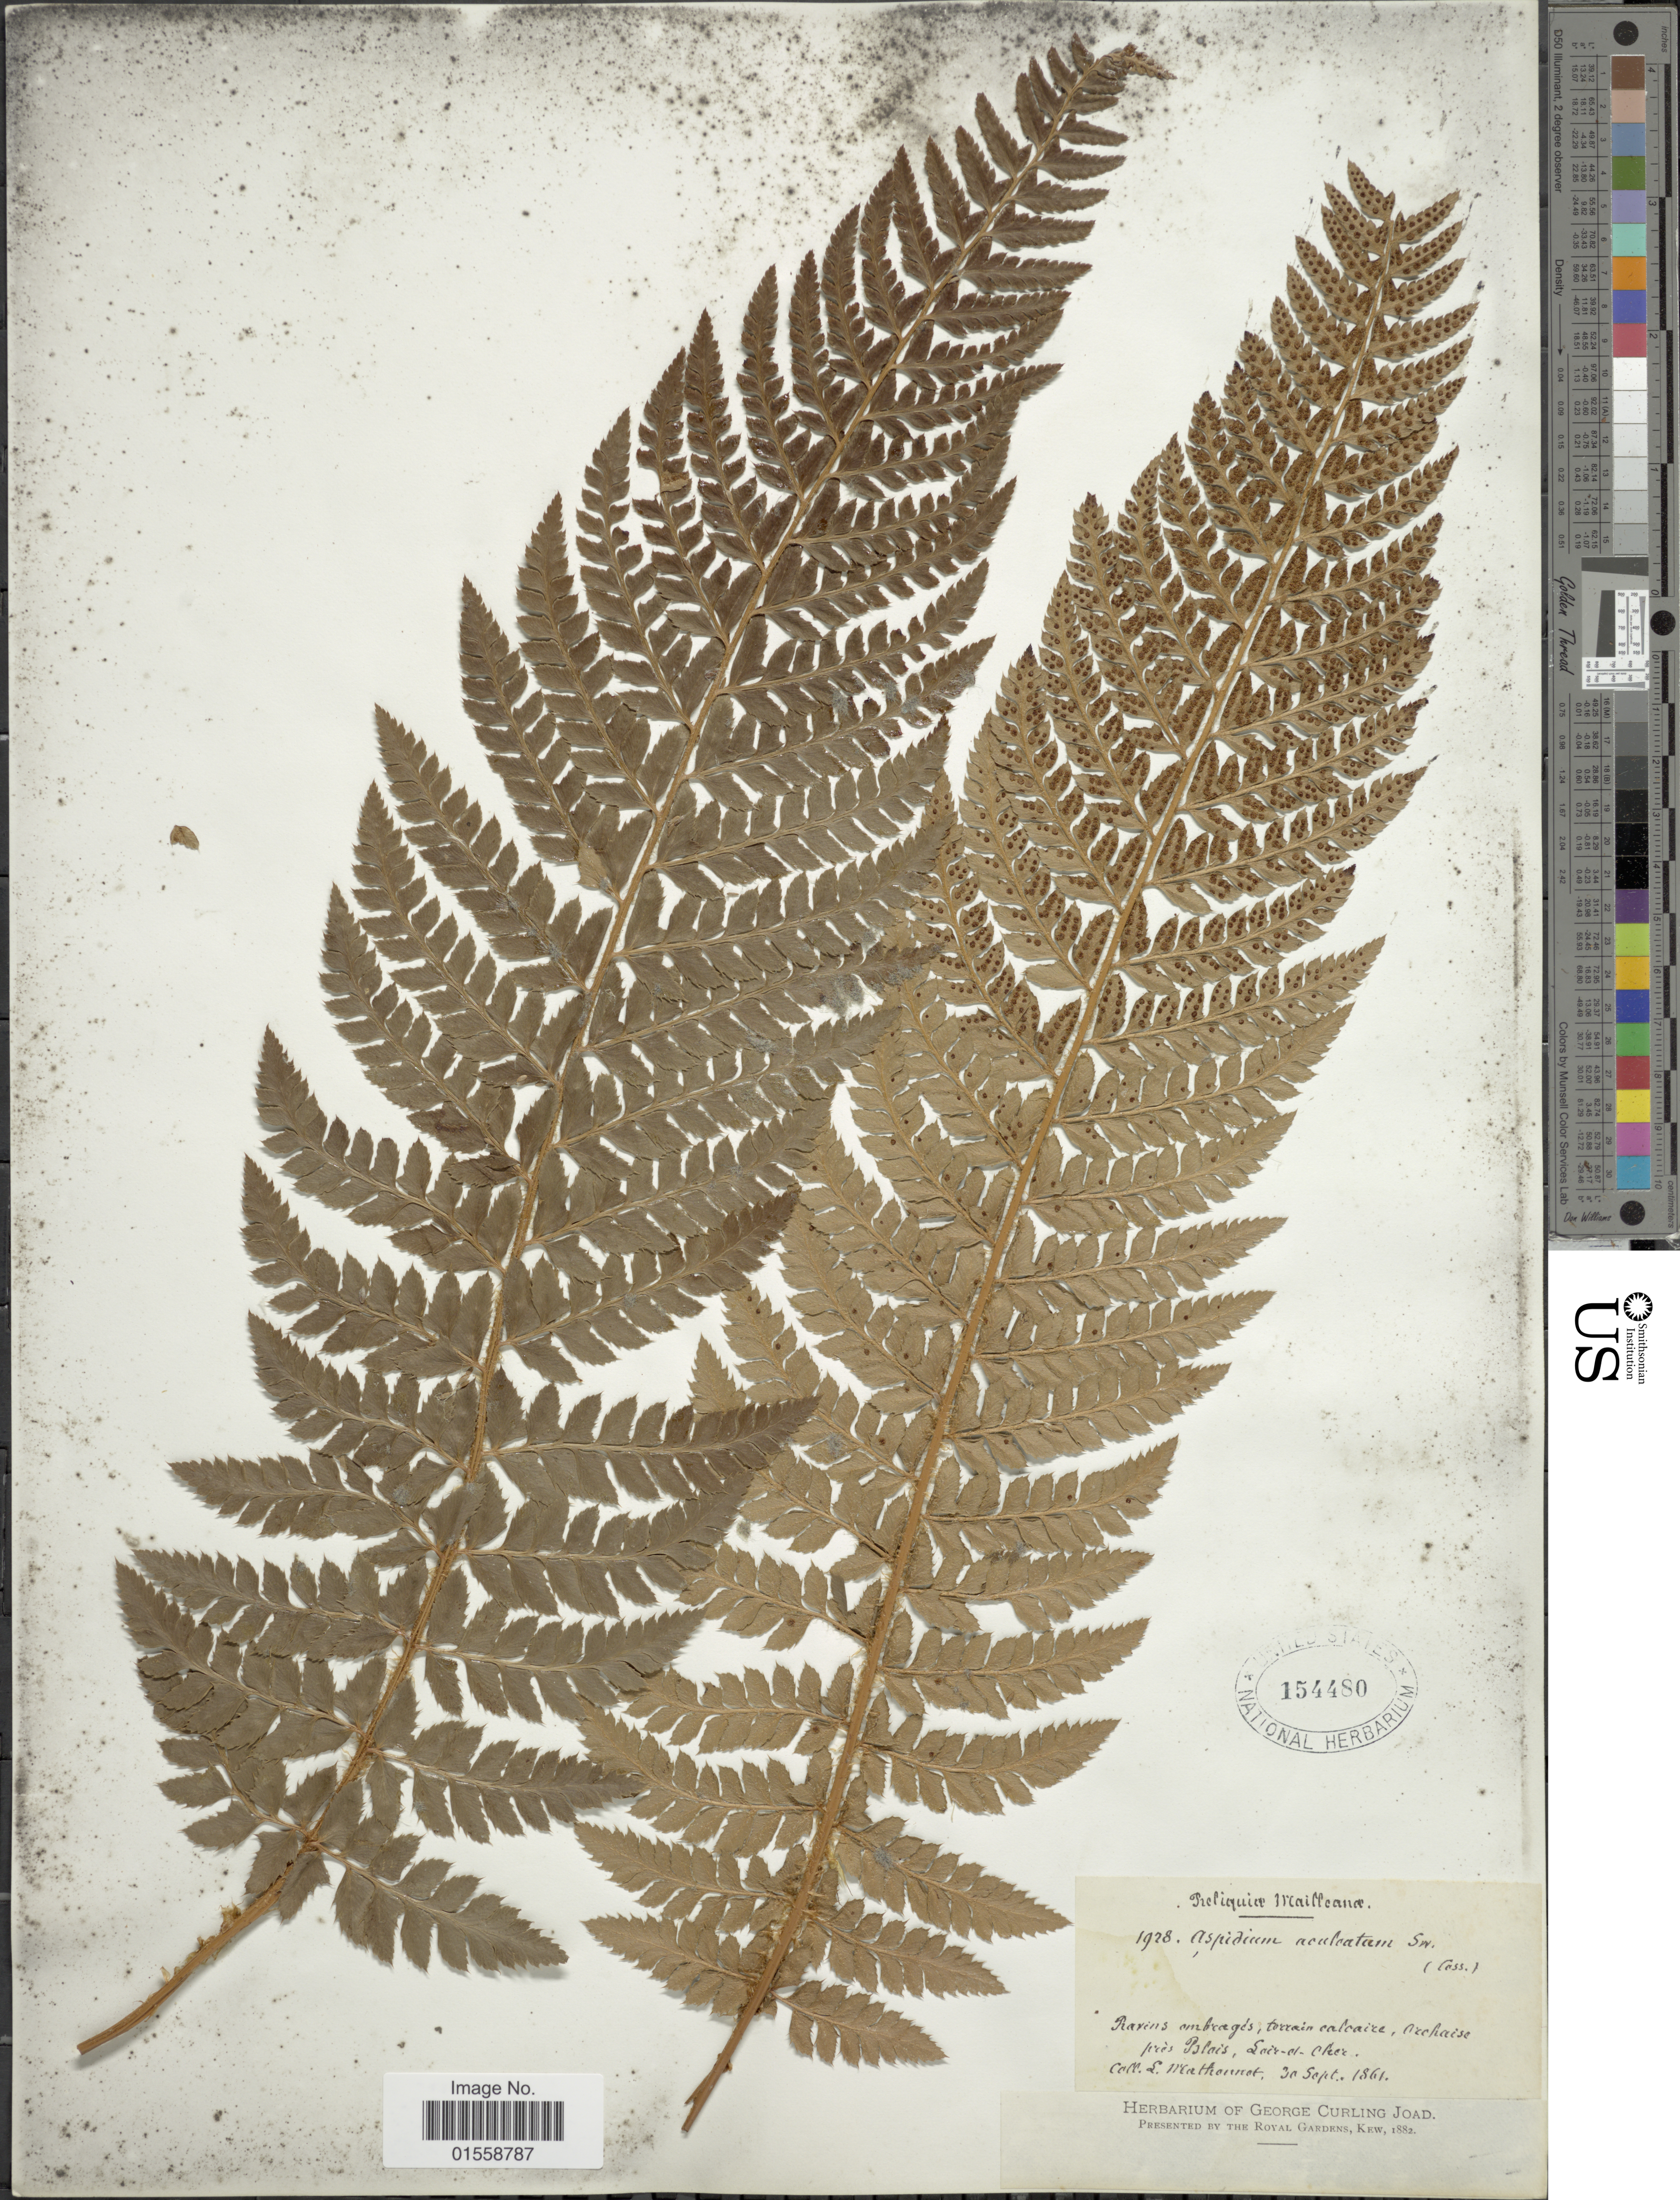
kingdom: Plantae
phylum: Tracheophyta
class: Polypodiopsida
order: Polypodiales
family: Dryopteridaceae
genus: Polystichum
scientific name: Polystichum setiferum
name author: (Forssk.) Moore ex Woynar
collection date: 1861-09-30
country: France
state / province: Centre-Val de Loire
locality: Maillcana, ravins ombrages, torrain calcaire, orchaise pres Blais, Sair-el-cher [interpreted]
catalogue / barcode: US 154480